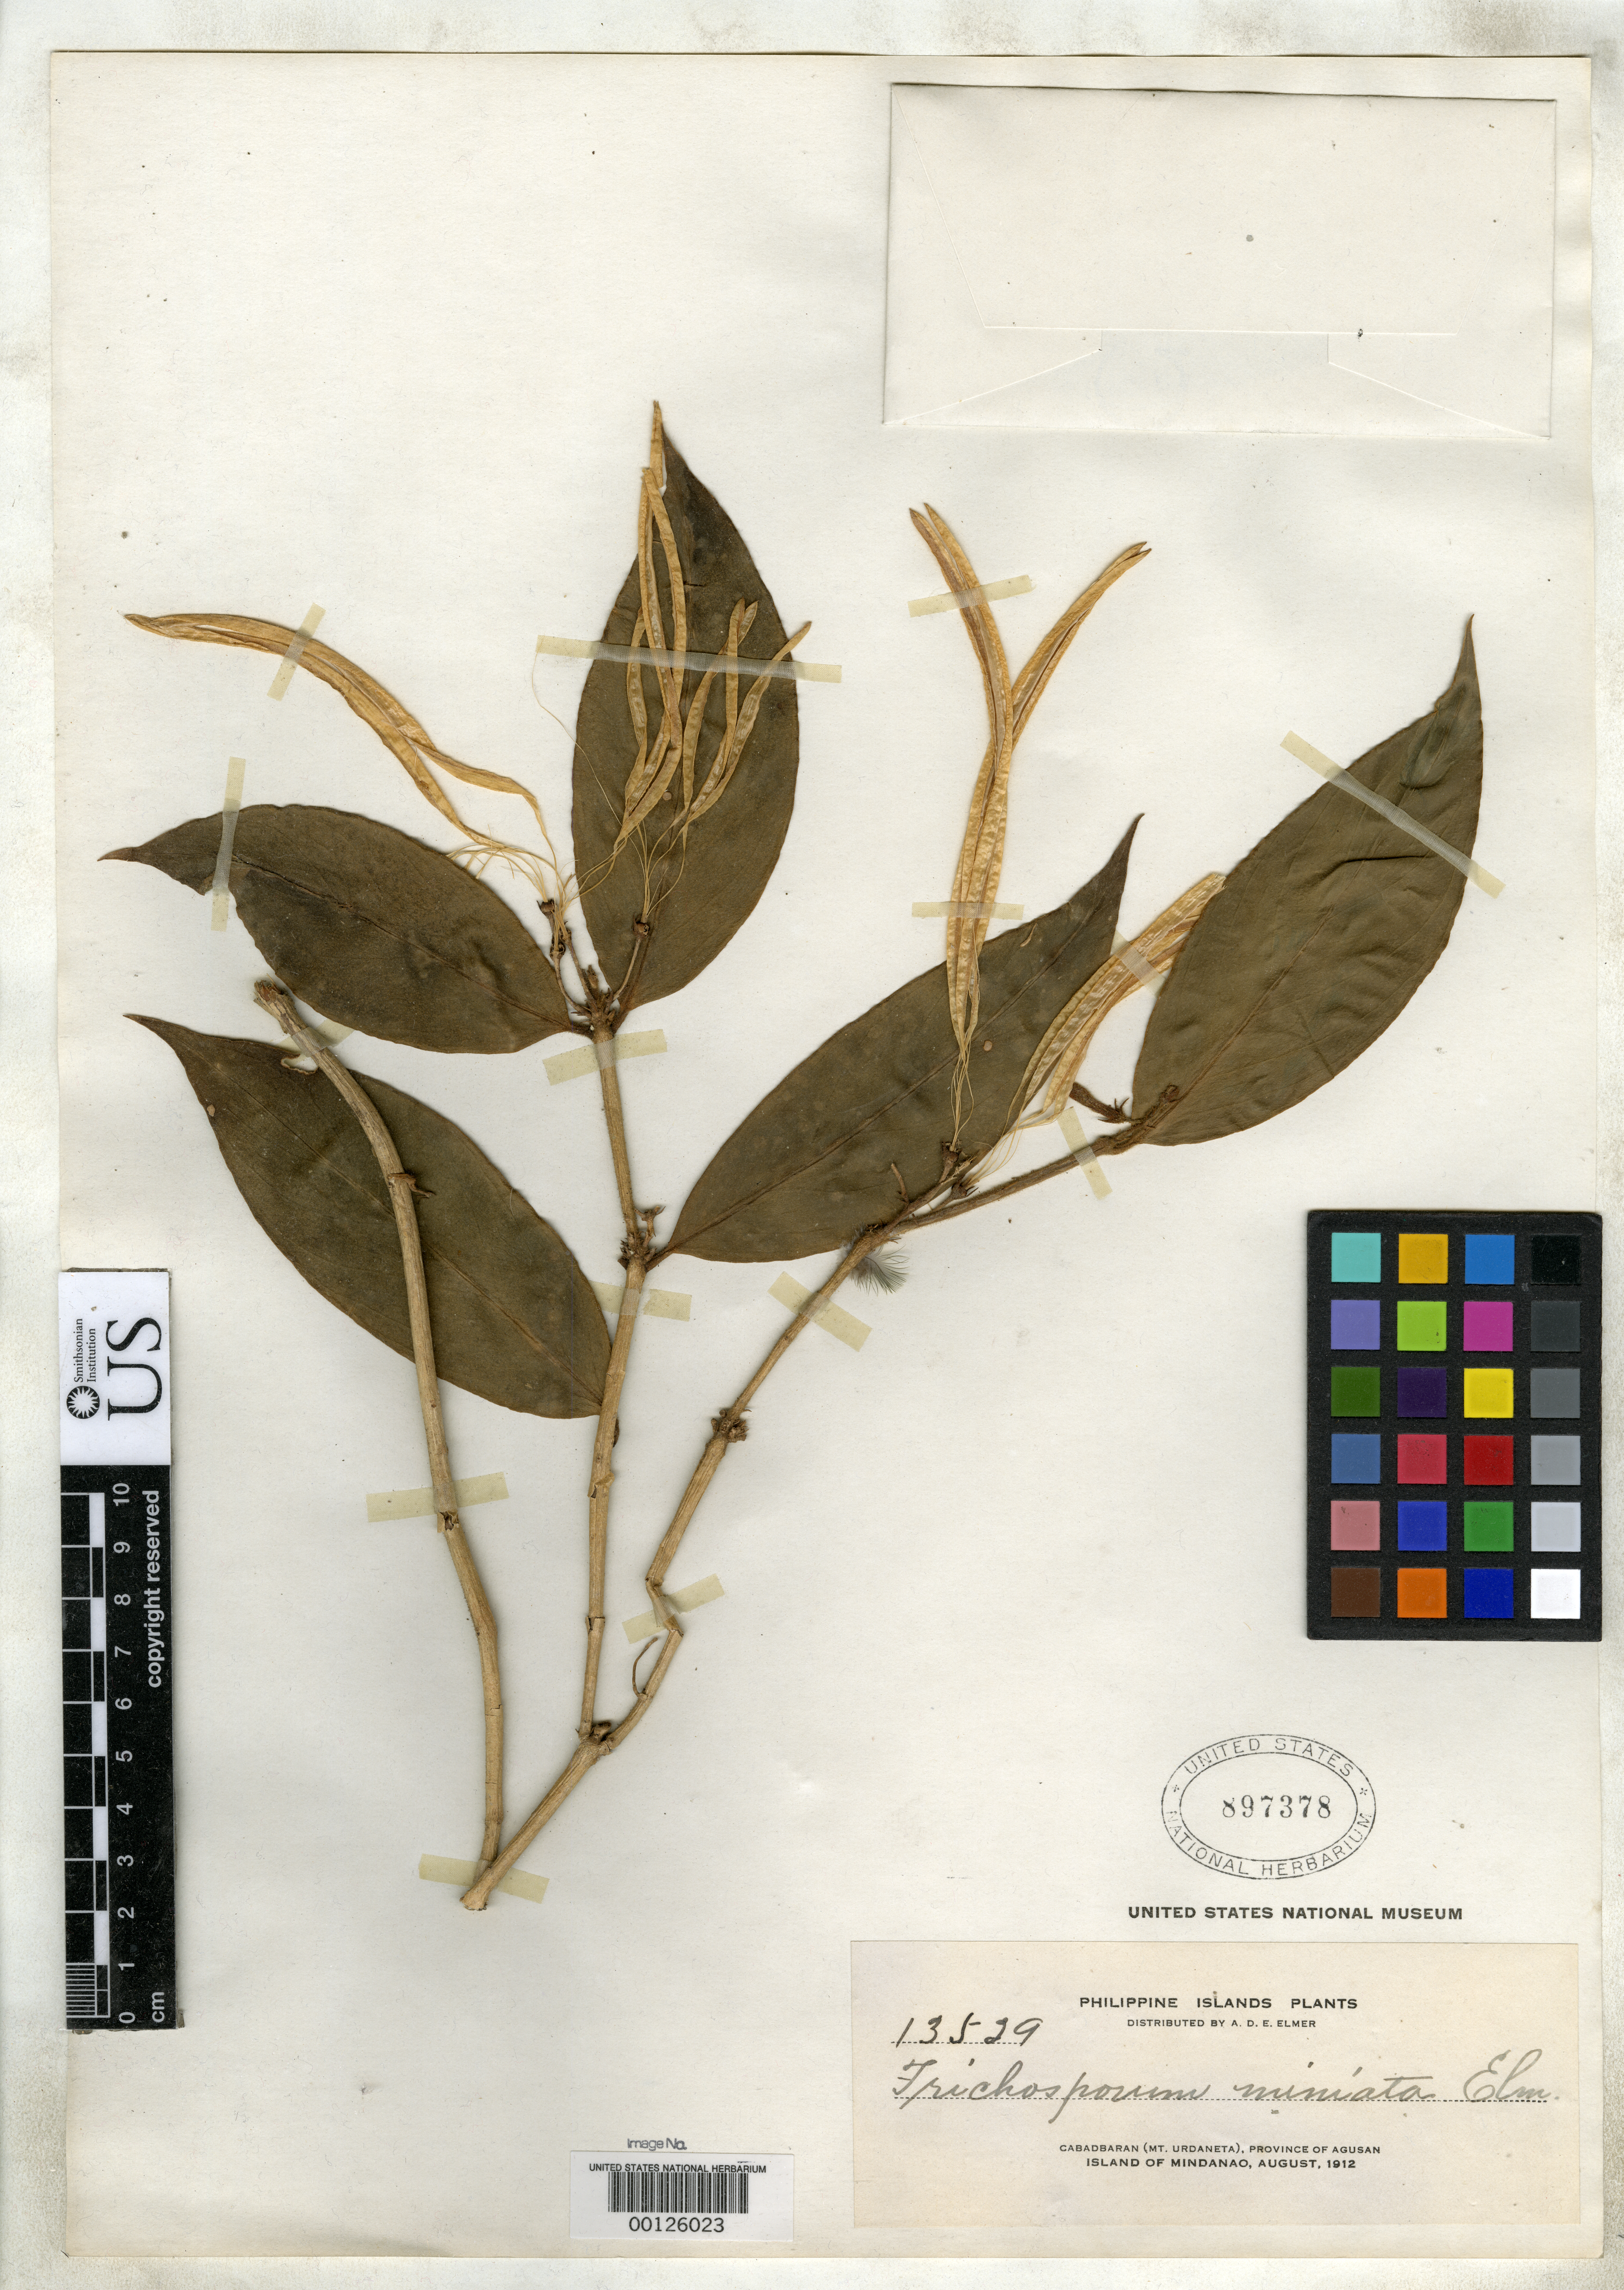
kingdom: Plantae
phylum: Tracheophyta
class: Magnoliopsida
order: Lamiales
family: Gesneriaceae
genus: Trichosporum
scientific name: Trichosporum miniatum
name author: Elmer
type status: Isotype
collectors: A. D. E. Elmer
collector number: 13529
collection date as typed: Aug 1911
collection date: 1911-08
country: Philippines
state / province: Caraga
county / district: Agusan del Norte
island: Mindanao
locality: Cabadbaran, Mt. Urdaneta.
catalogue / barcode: US 897378